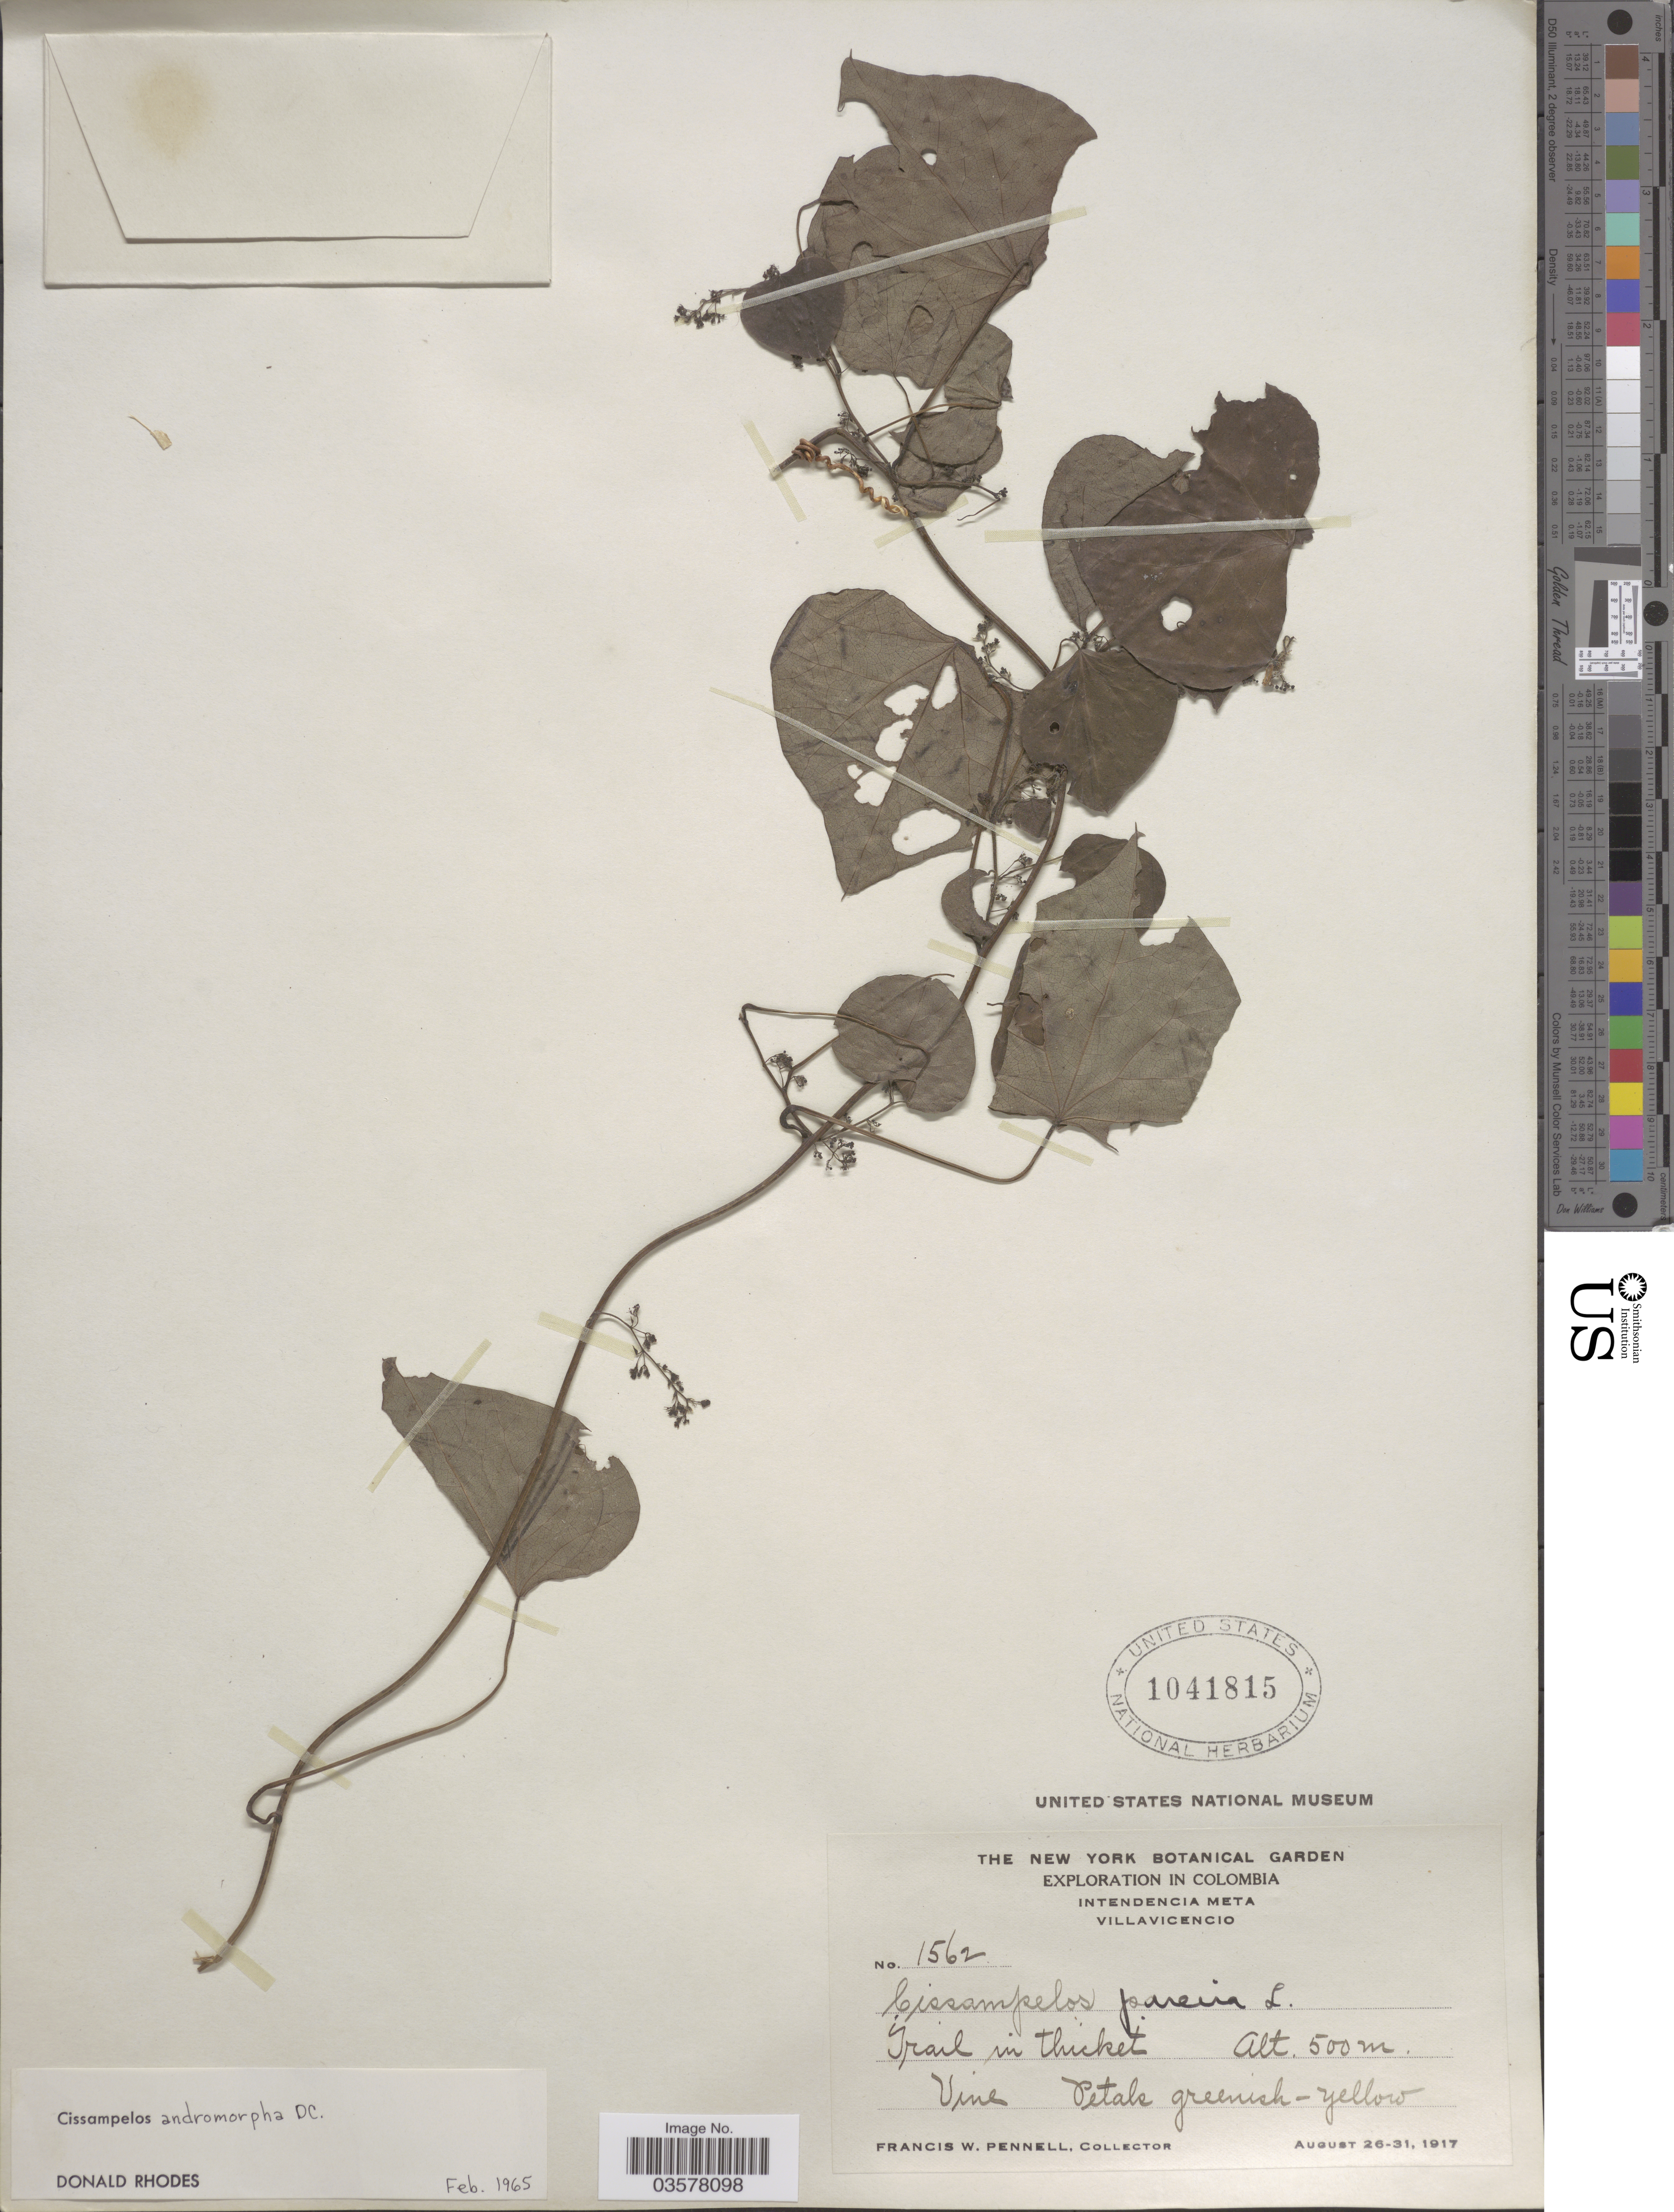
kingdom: Plantae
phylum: Tracheophyta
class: Magnoliopsida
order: Ranunculales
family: Menispermaceae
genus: Cissampelos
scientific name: Cissampelos andromorpha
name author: DC.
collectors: F. W. Pennell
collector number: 1562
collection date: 1917-08-26/1917-08-31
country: Colombia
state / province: Meta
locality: Intendencia Meta. Villavicencio.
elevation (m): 500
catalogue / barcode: US 1041815